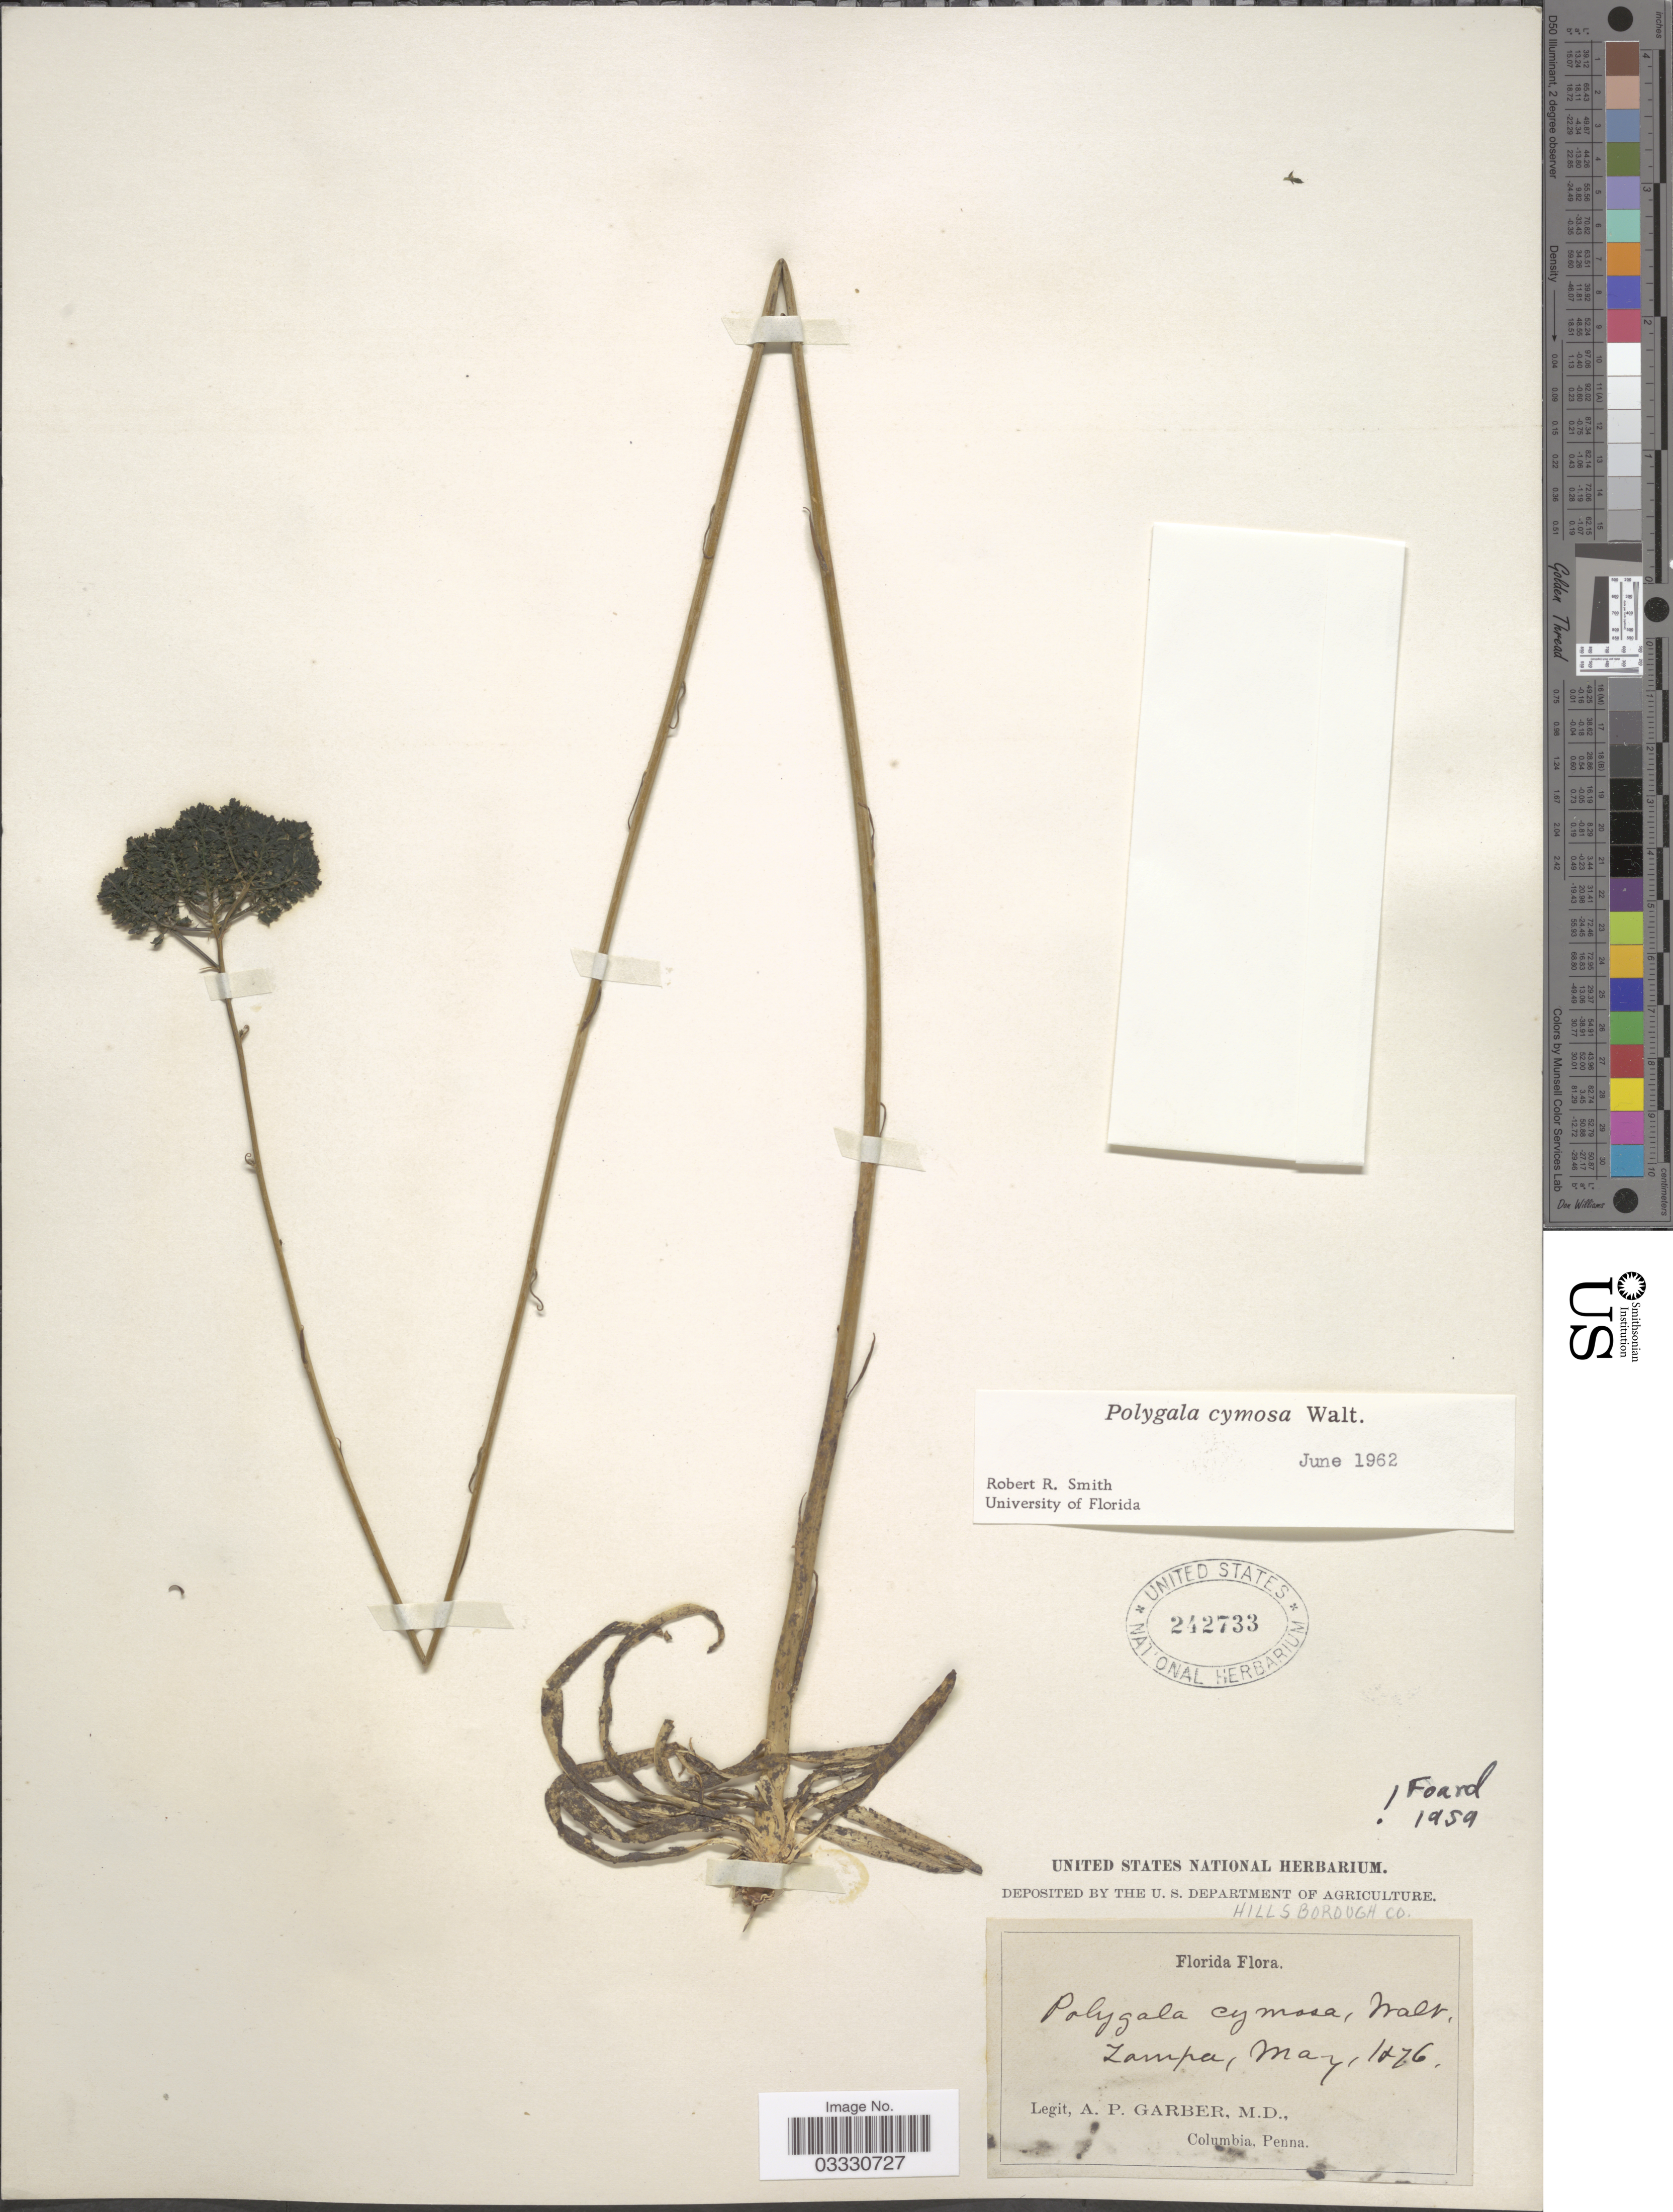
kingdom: Plantae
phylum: Tracheophyta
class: Magnoliopsida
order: Fabales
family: Polygalaceae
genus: Polygala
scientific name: Polygala cymosa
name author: Walter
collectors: A. P. Garber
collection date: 1876-05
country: United States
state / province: Florida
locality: Hillsborough Co. Zampa.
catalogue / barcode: US 242733